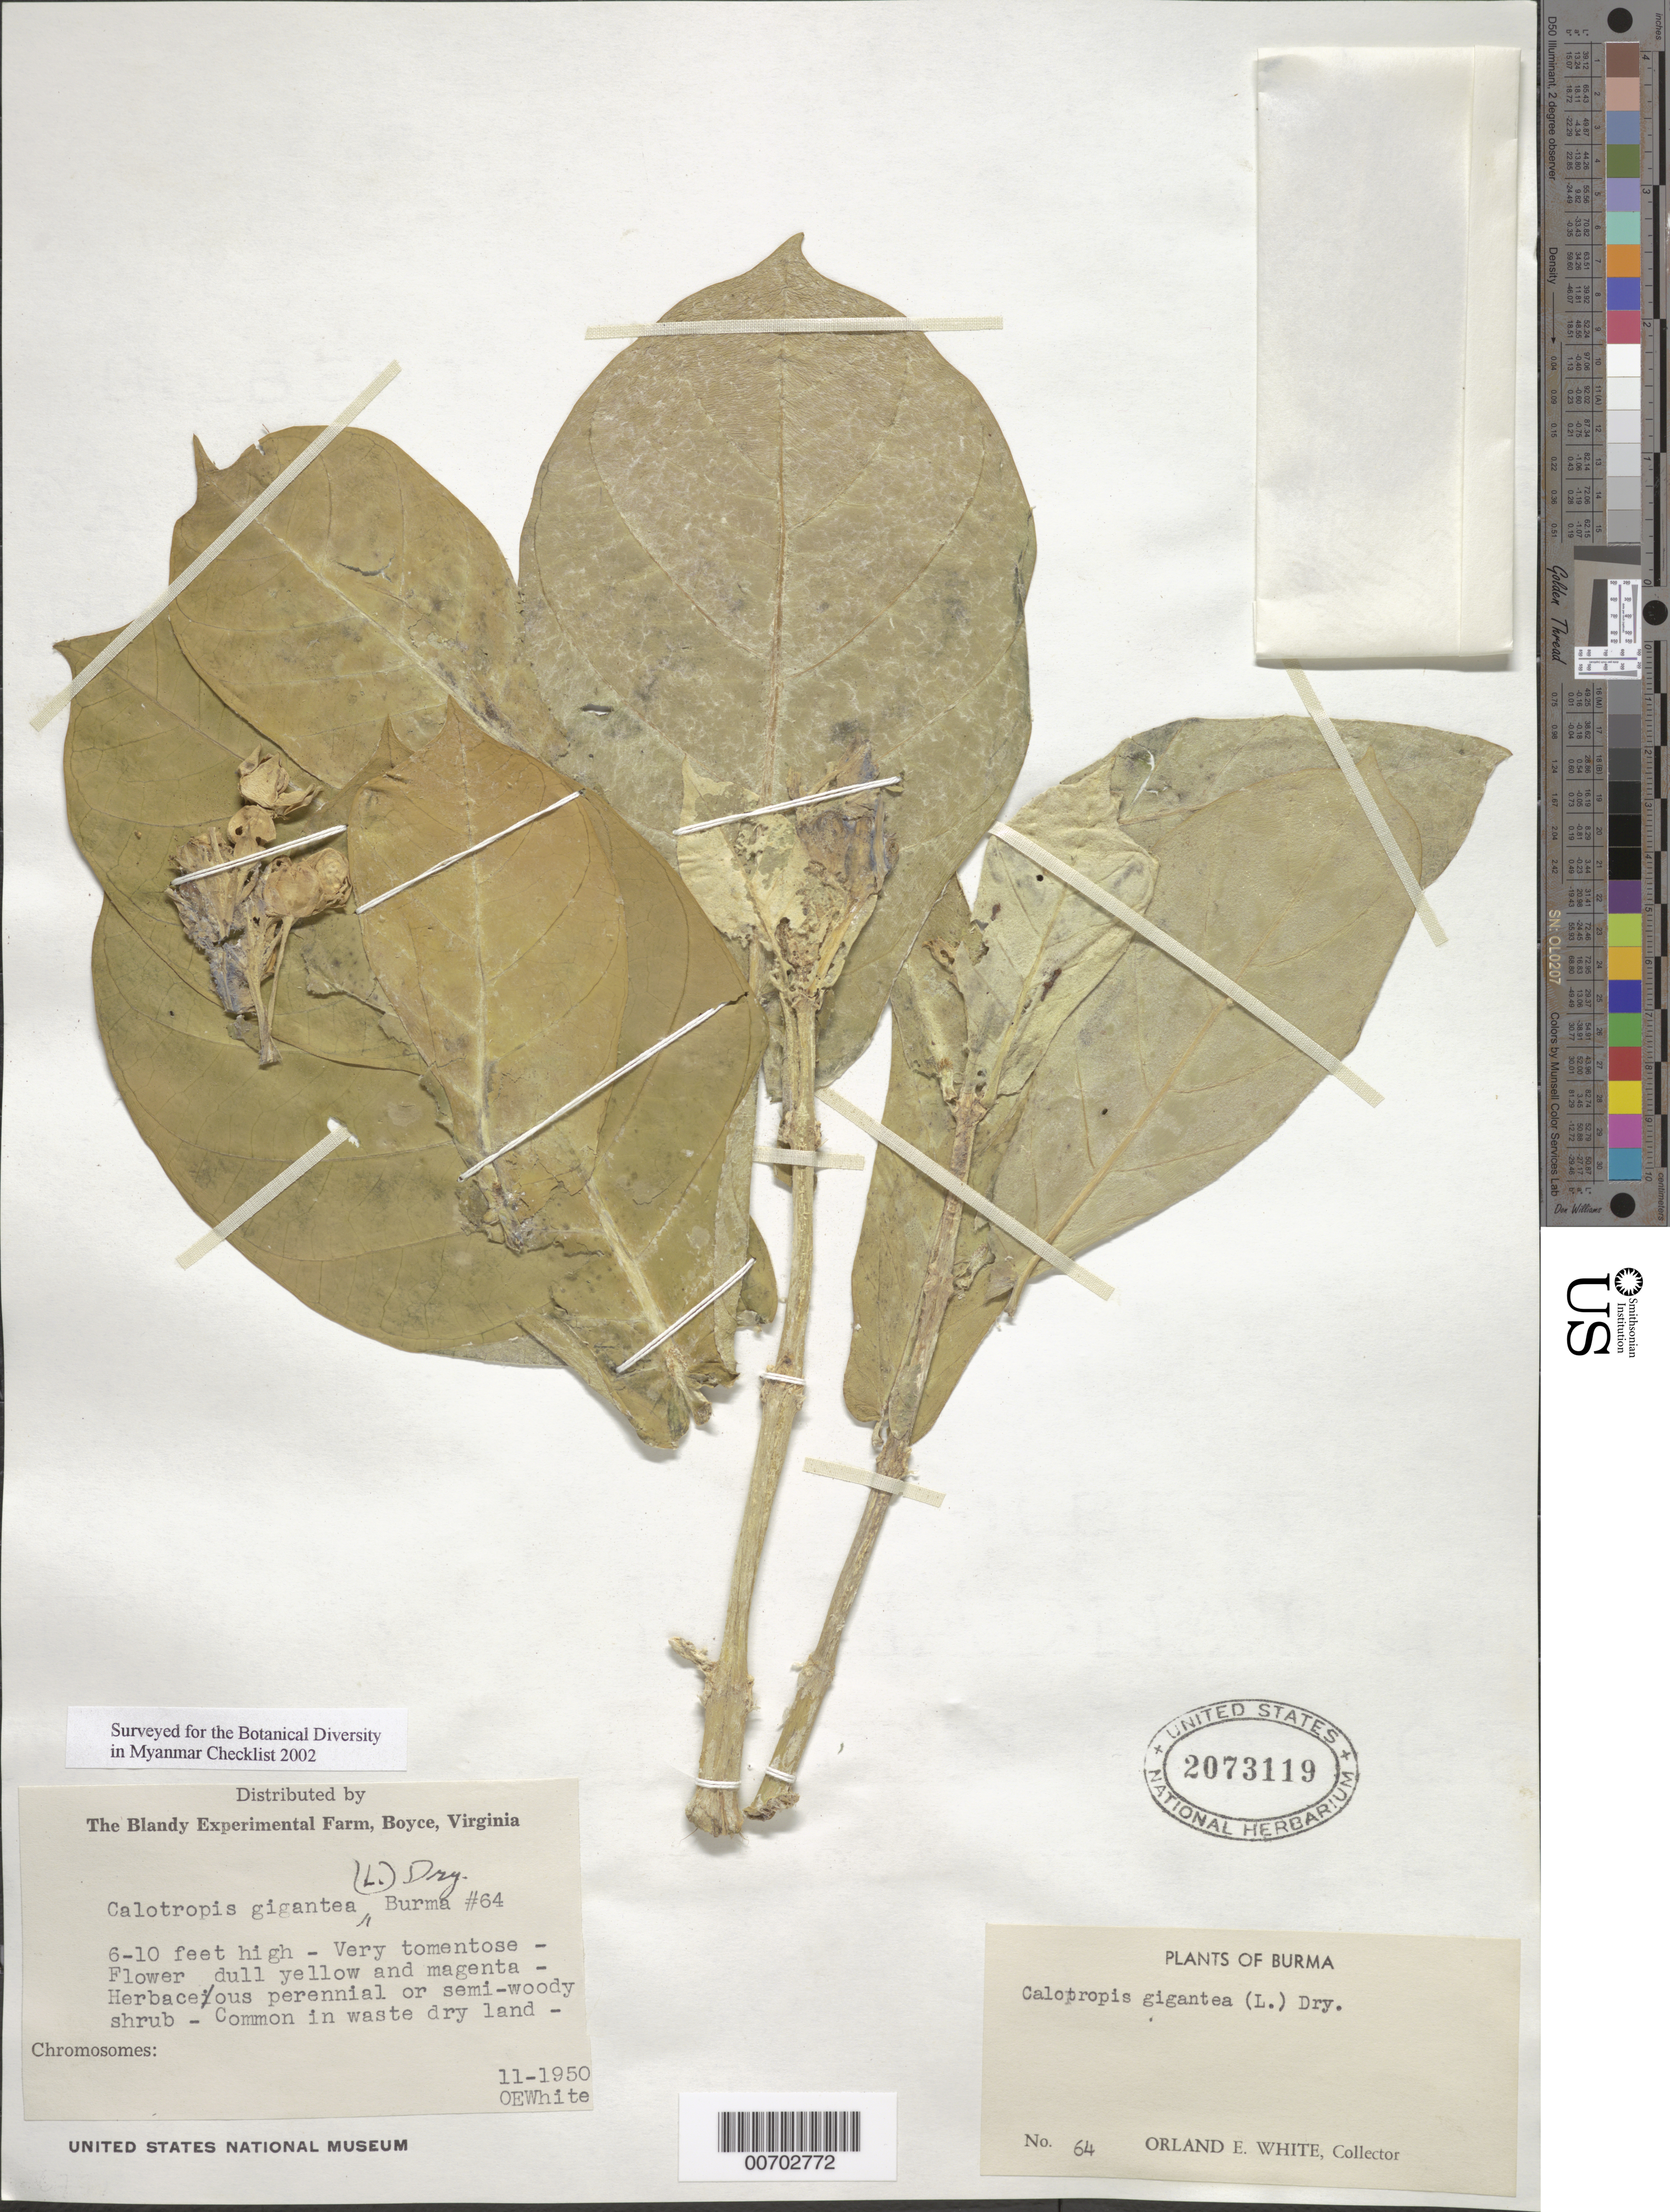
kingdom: Plantae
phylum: Tracheophyta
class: Magnoliopsida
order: Gentianales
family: Apocynaceae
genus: Calotropis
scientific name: Calotropis gigantea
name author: (L.) W.T. Aiton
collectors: O. E. White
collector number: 64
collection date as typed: Nov 1950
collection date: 1950-11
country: Myanmar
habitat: In waste dry land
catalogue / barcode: US 2073119